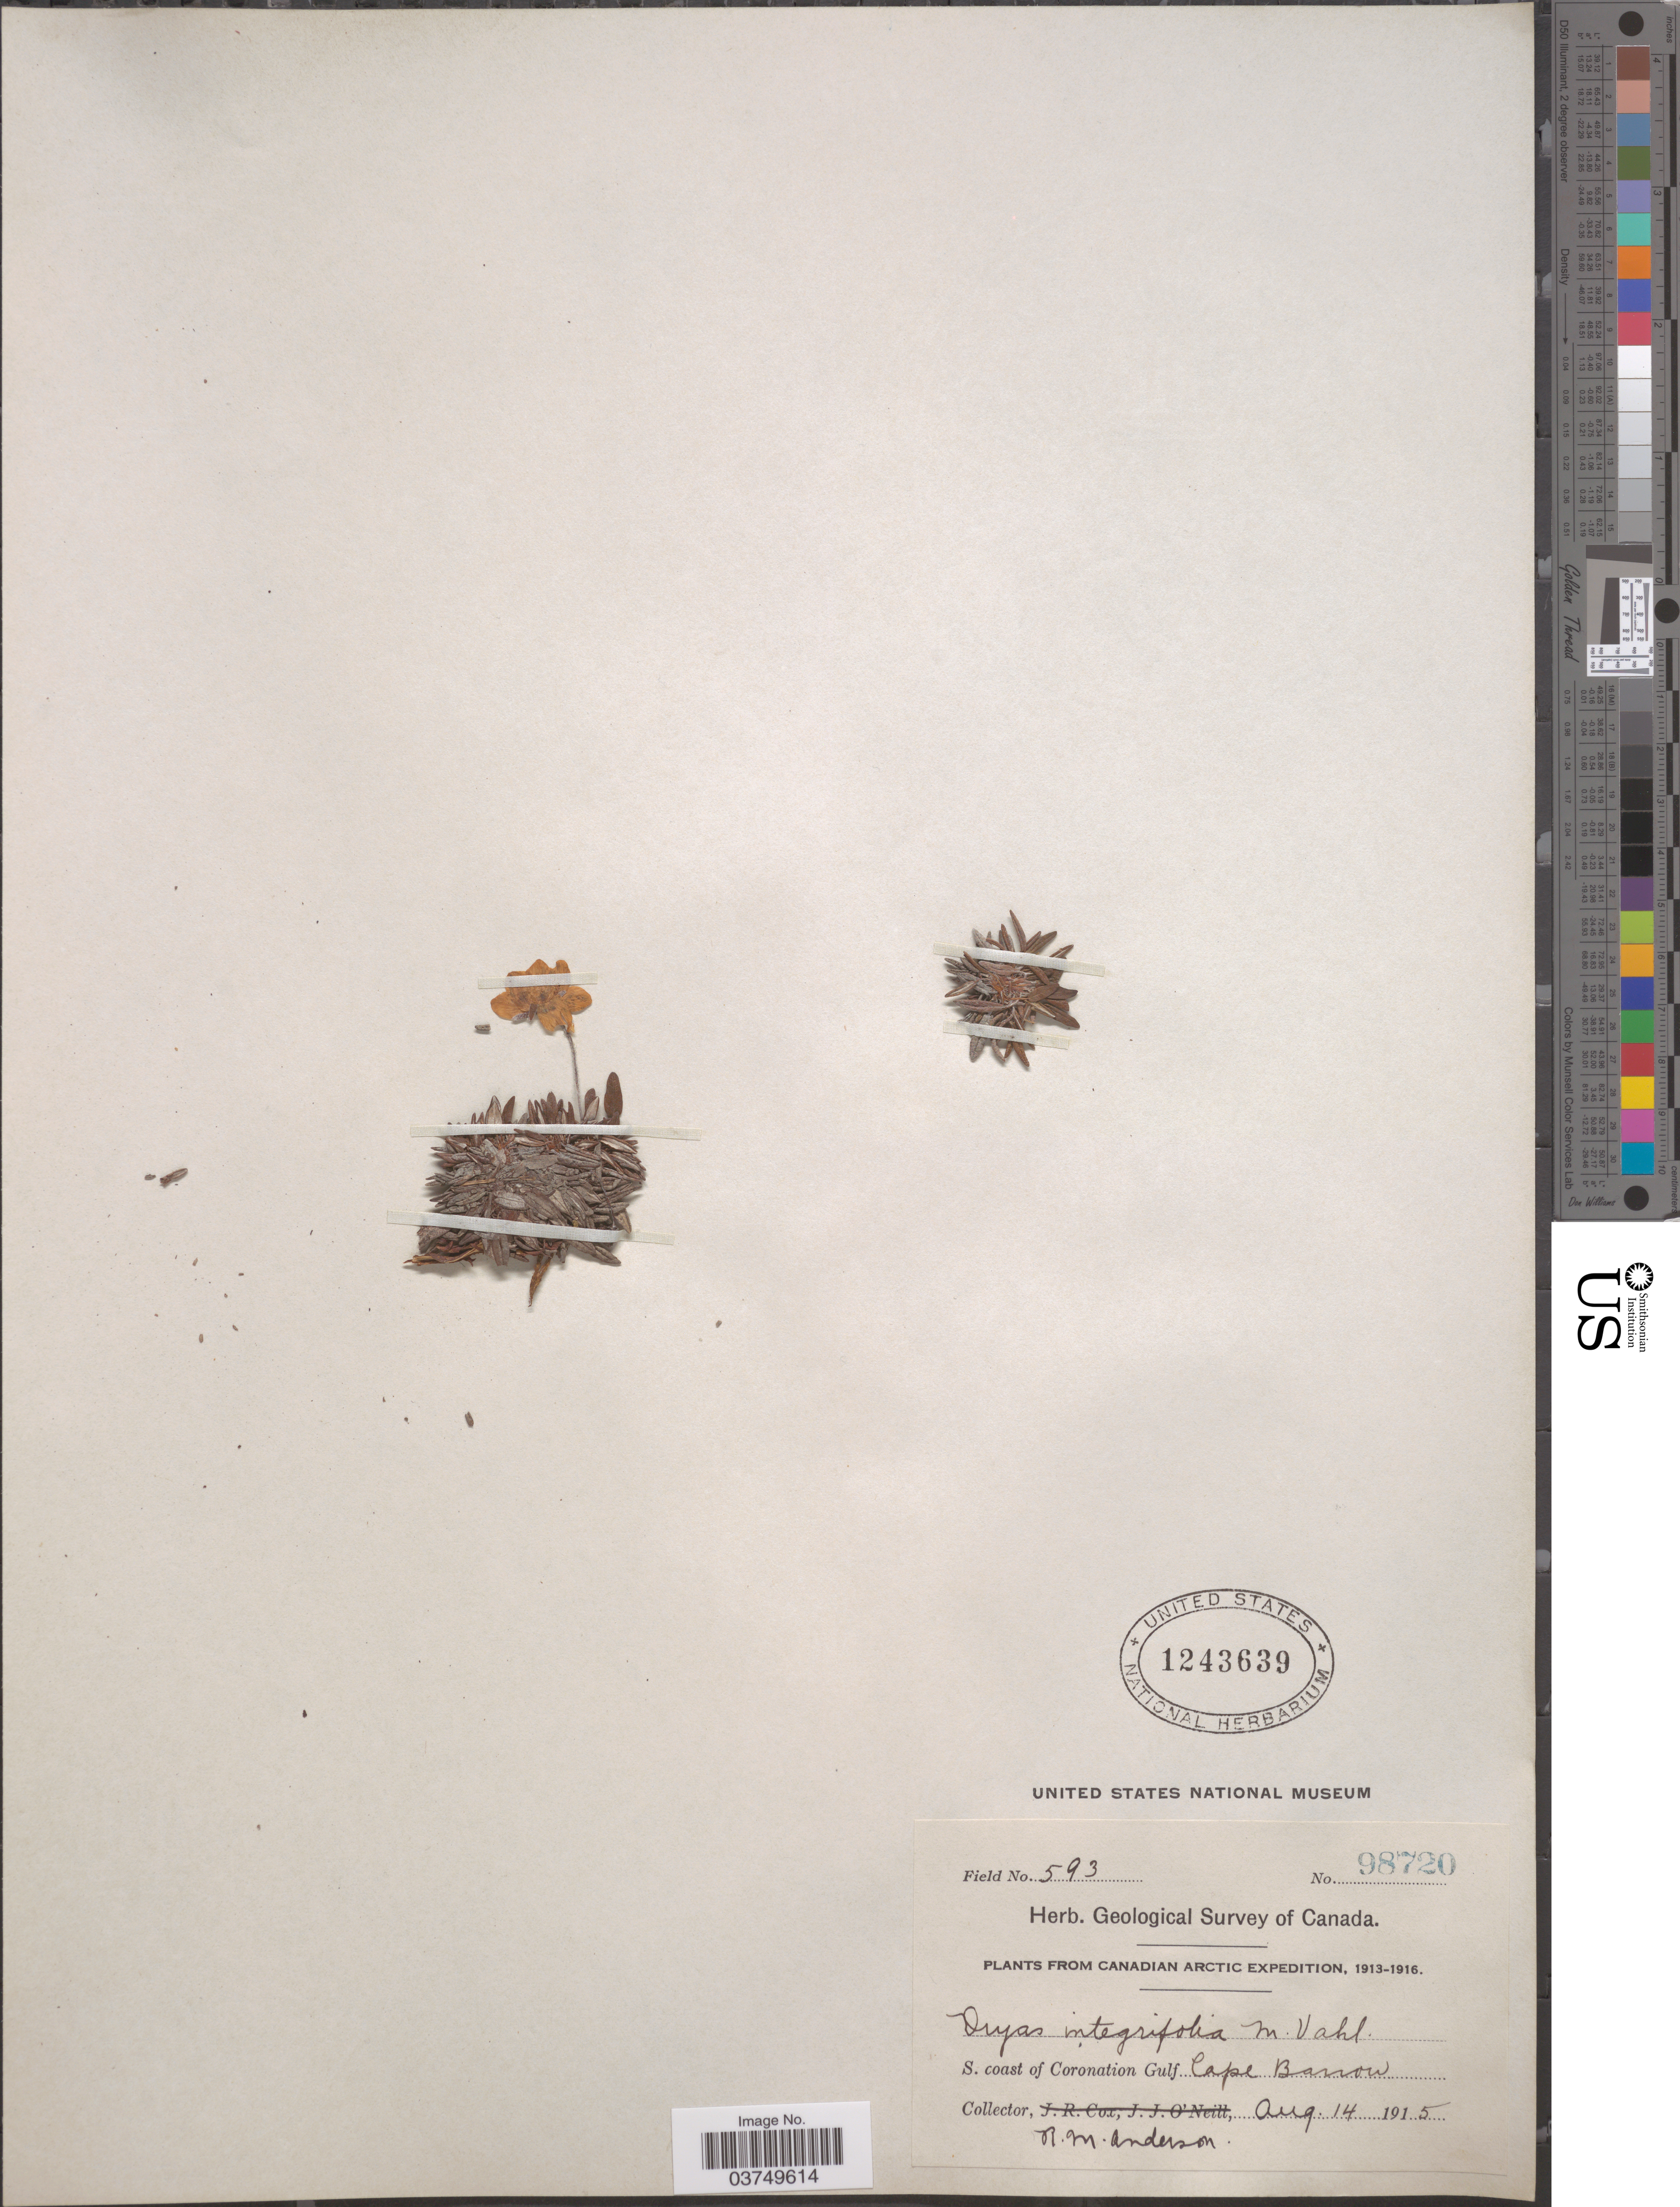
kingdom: Plantae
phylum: Tracheophyta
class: Magnoliopsida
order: Rosales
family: Rosaceae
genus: Dryas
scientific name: Dryas integrifolia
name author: Vahl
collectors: R. Anderson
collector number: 593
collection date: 1915-08-14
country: Canada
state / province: Nunavut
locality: Canadian Arctic. S. coast of Coronation Gulf Cape Barrow.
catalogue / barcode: US 1243639